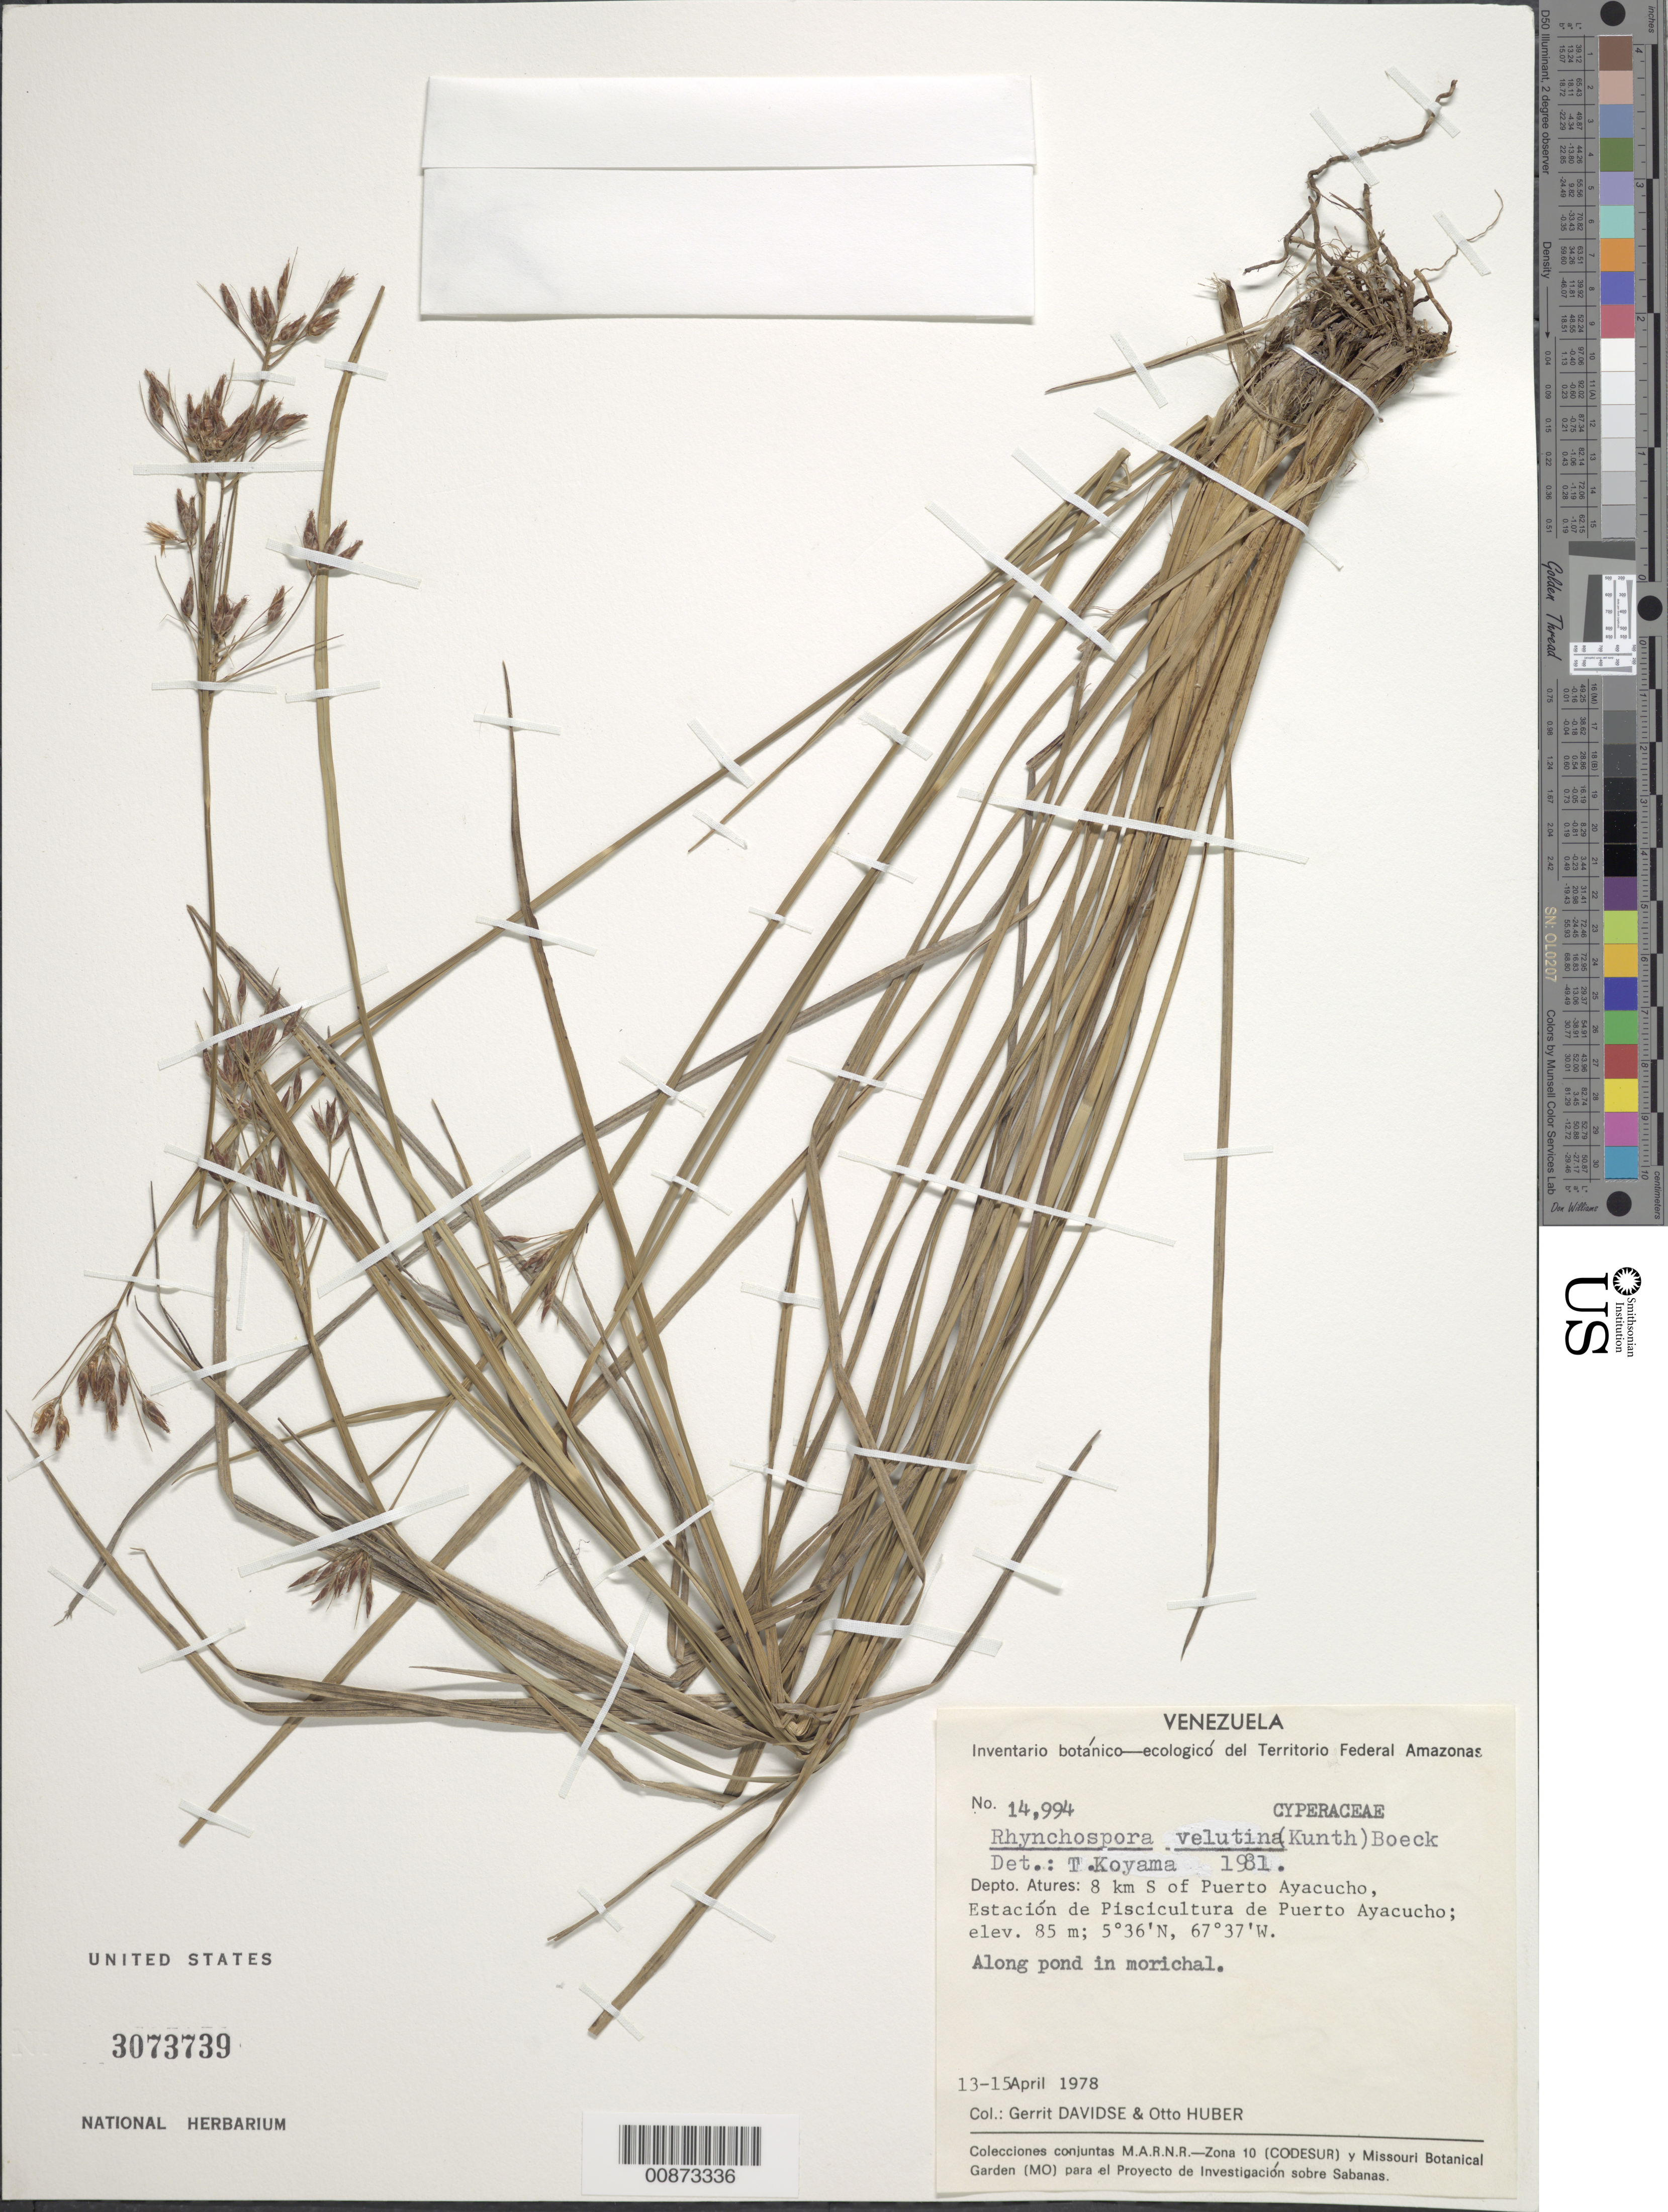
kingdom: Plantae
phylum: Tracheophyta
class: Liliopsida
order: Poales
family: Cyperaceae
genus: Rhynchospora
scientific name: Rhynchospora velutina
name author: (Kunth) Boeckeler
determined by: Koyama, Tetsuo M.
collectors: G. Davidse & O. Huber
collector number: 14994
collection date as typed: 13-Apr-78 to 15-Apr-78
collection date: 1978-04-13/1978-04-15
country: Venezuela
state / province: Amazonas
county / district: Atures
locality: Puerto Ayacucho, 8 km S of, Estación de Piscicultura de Puerto Ayacucho, Río Orinoco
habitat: Along pond in morichal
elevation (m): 85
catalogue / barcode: US 3073739